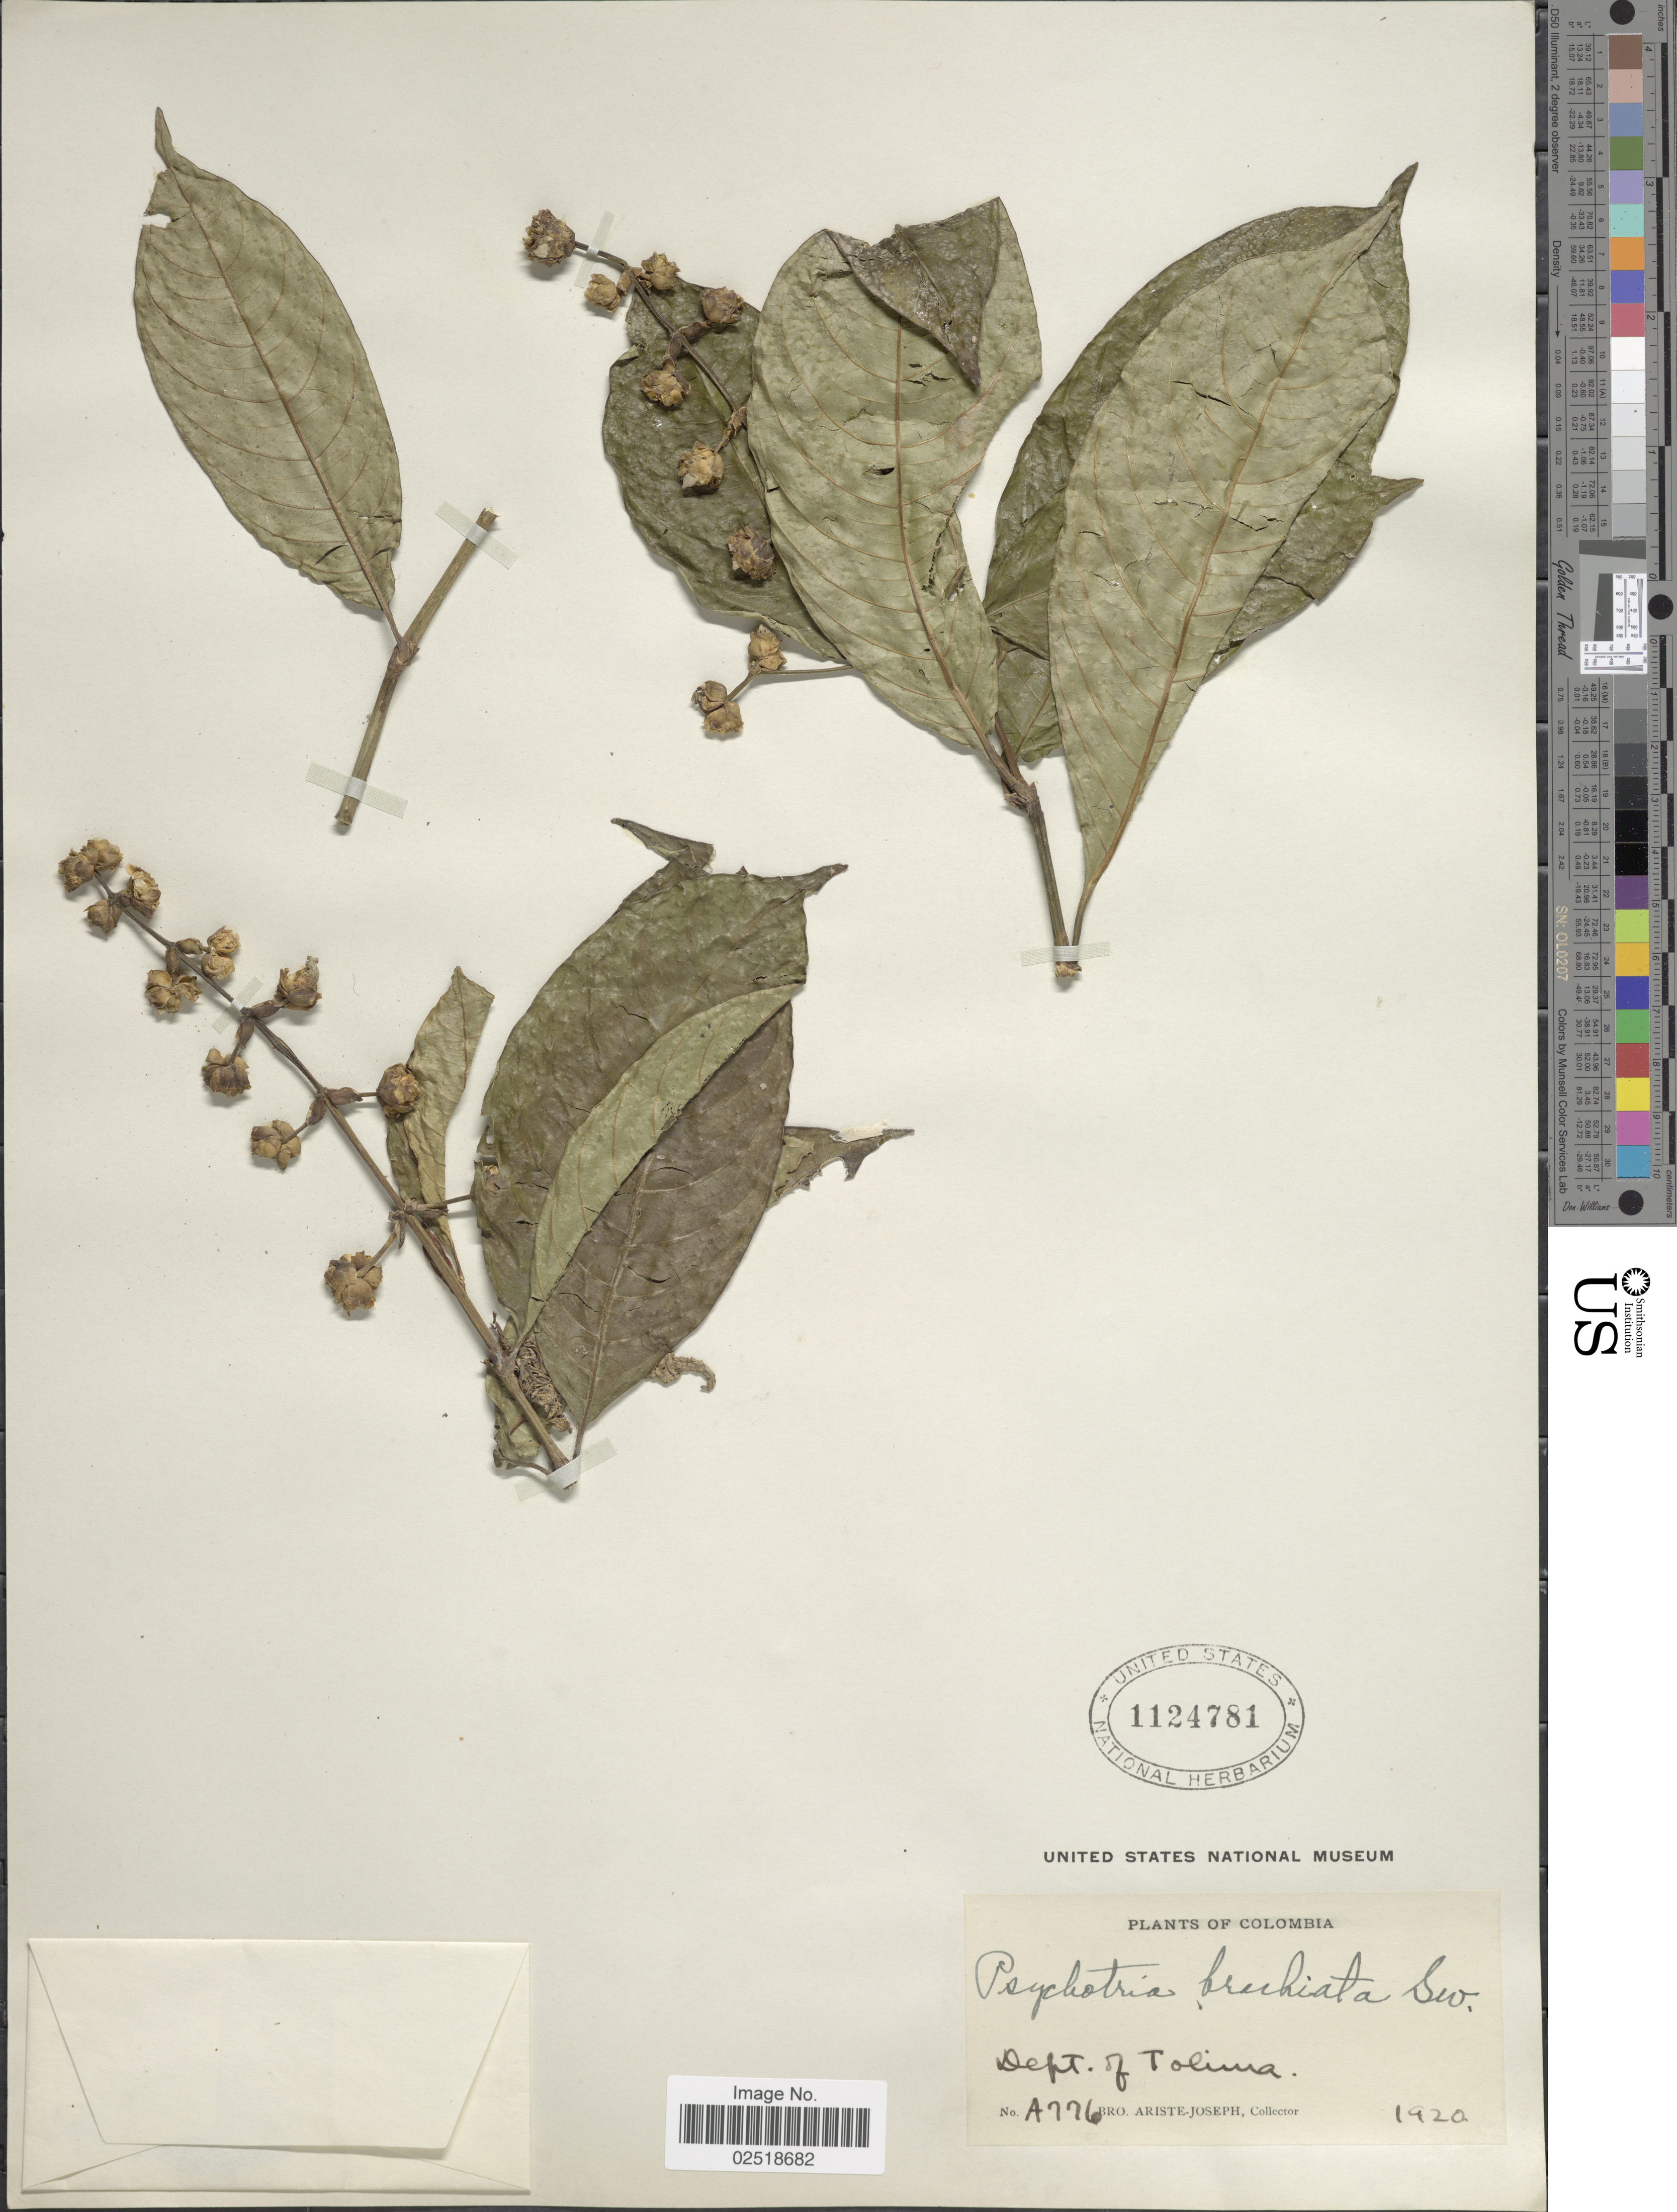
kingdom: Plantae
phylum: Tracheophyta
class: Magnoliopsida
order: Gentianales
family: Rubiaceae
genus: Psychotria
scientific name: Psychotria caerulea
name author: Ruiz & Pav.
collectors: Bro. Ariste-Joseph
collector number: A776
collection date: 1920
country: Colombia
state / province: Tolima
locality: Dept. of Tolima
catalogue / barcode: US 1124781